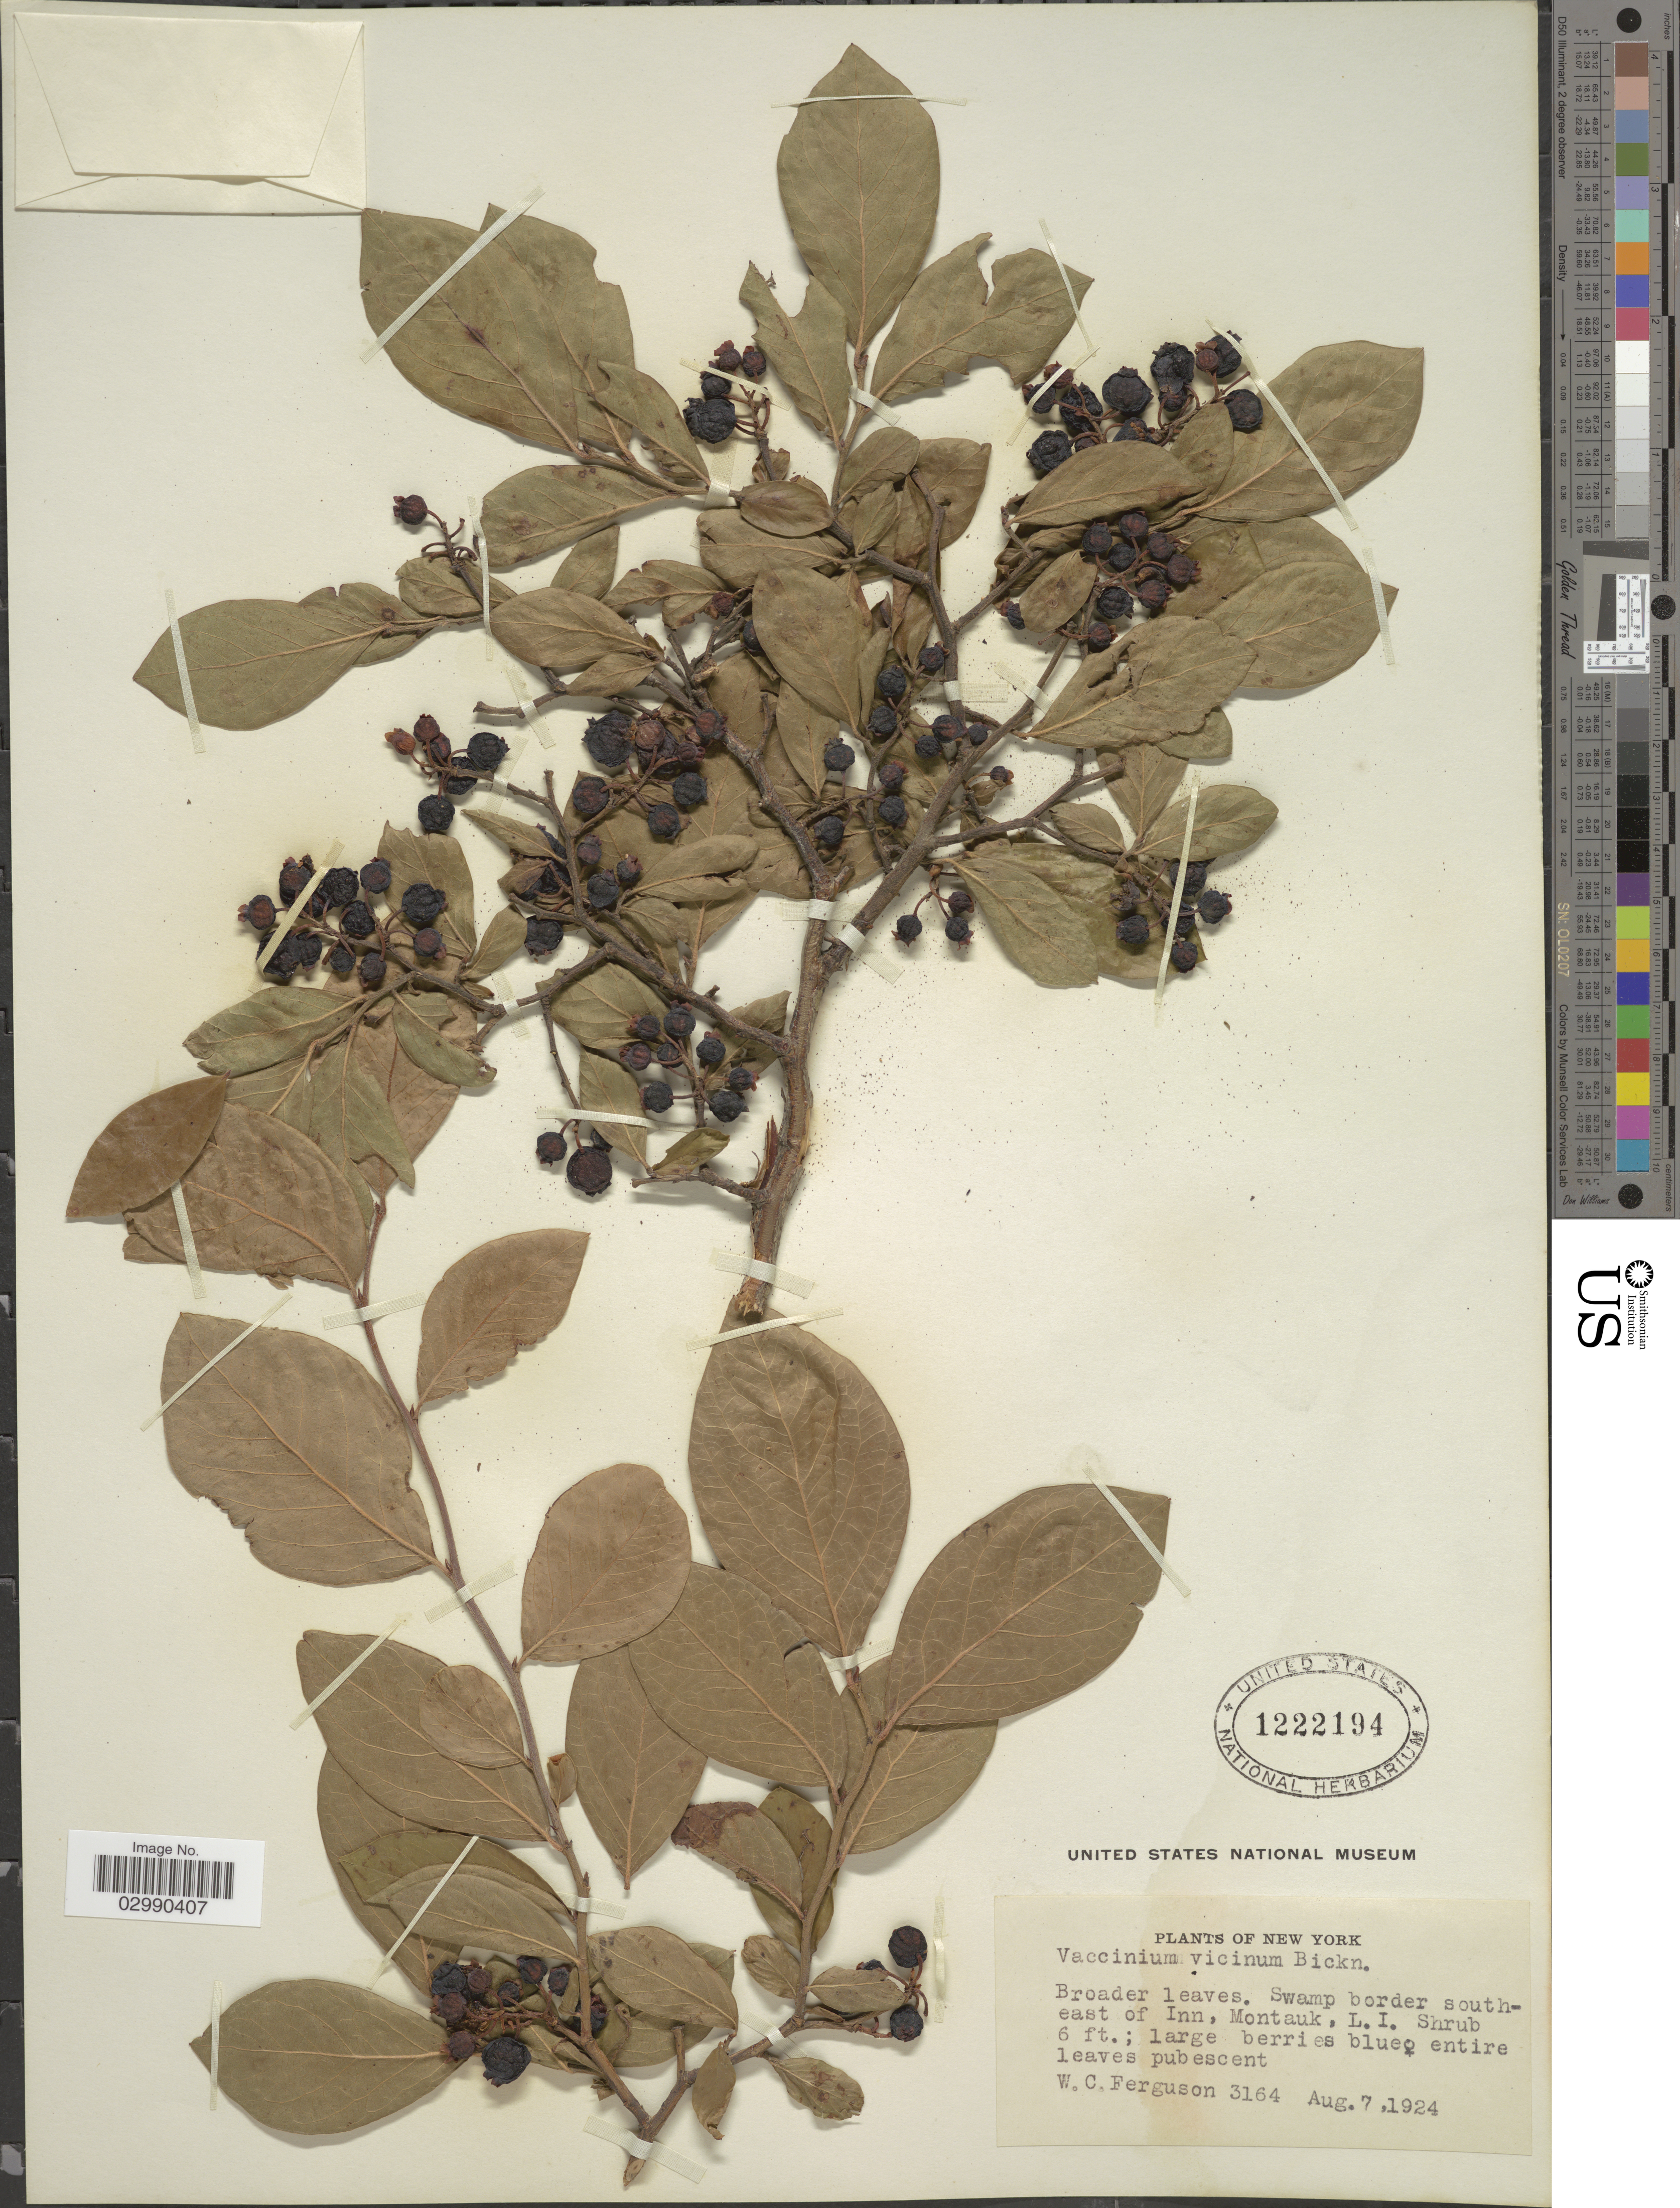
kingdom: Plantae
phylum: Tracheophyta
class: Magnoliopsida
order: Ericales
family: Ericaceae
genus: Vaccinium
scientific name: Vaccinium vicinum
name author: E.P. Bicknell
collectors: W. Ferguson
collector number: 3164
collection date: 1924-08-07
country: United States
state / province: New York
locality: Swamp border south-east of Inn, Montauk, L.I.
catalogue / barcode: US 1222194